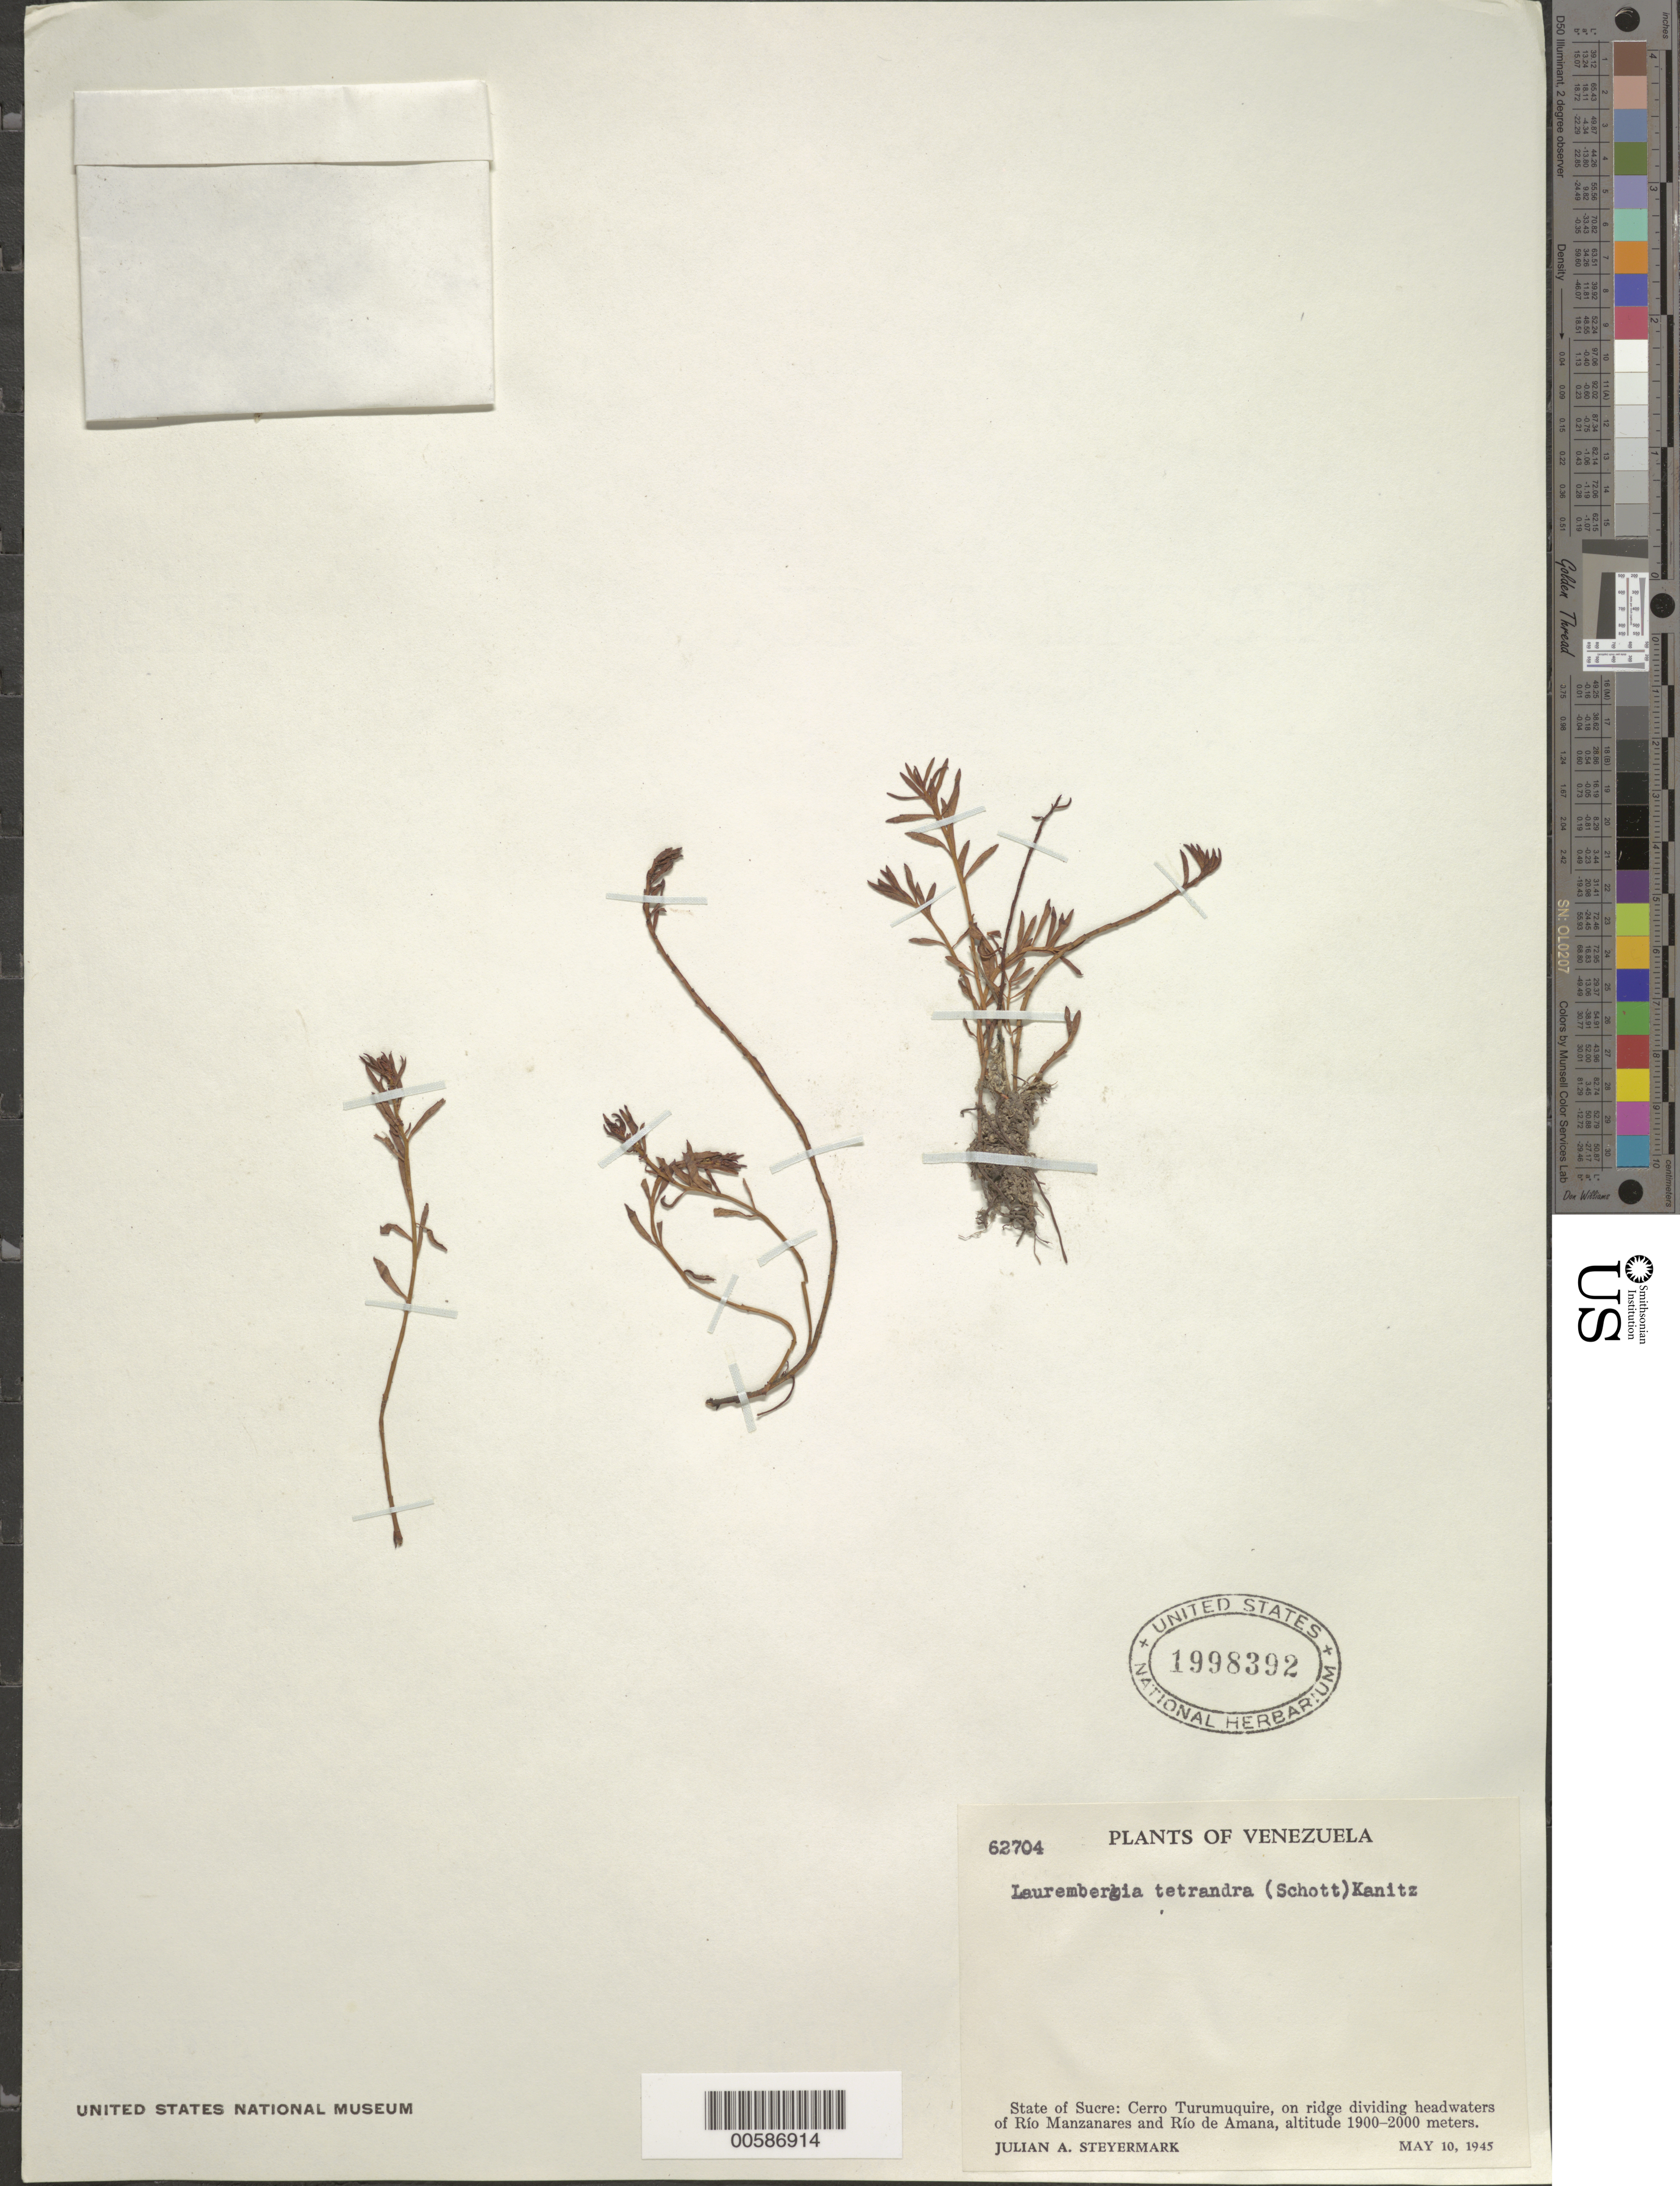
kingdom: Plantae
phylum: Tracheophyta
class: Magnoliopsida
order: Saxifragales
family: Haloragaceae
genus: Laurembergia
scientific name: Laurembergia tetrandra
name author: (Schott) Kanitz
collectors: J. Steyermark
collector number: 62704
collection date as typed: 10 May 1945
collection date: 1945-05-10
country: Venezuela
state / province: Sucre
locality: Cerro Turumuquire, headwaters of Rio Manzanares and Rip de Amana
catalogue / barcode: US 1998392